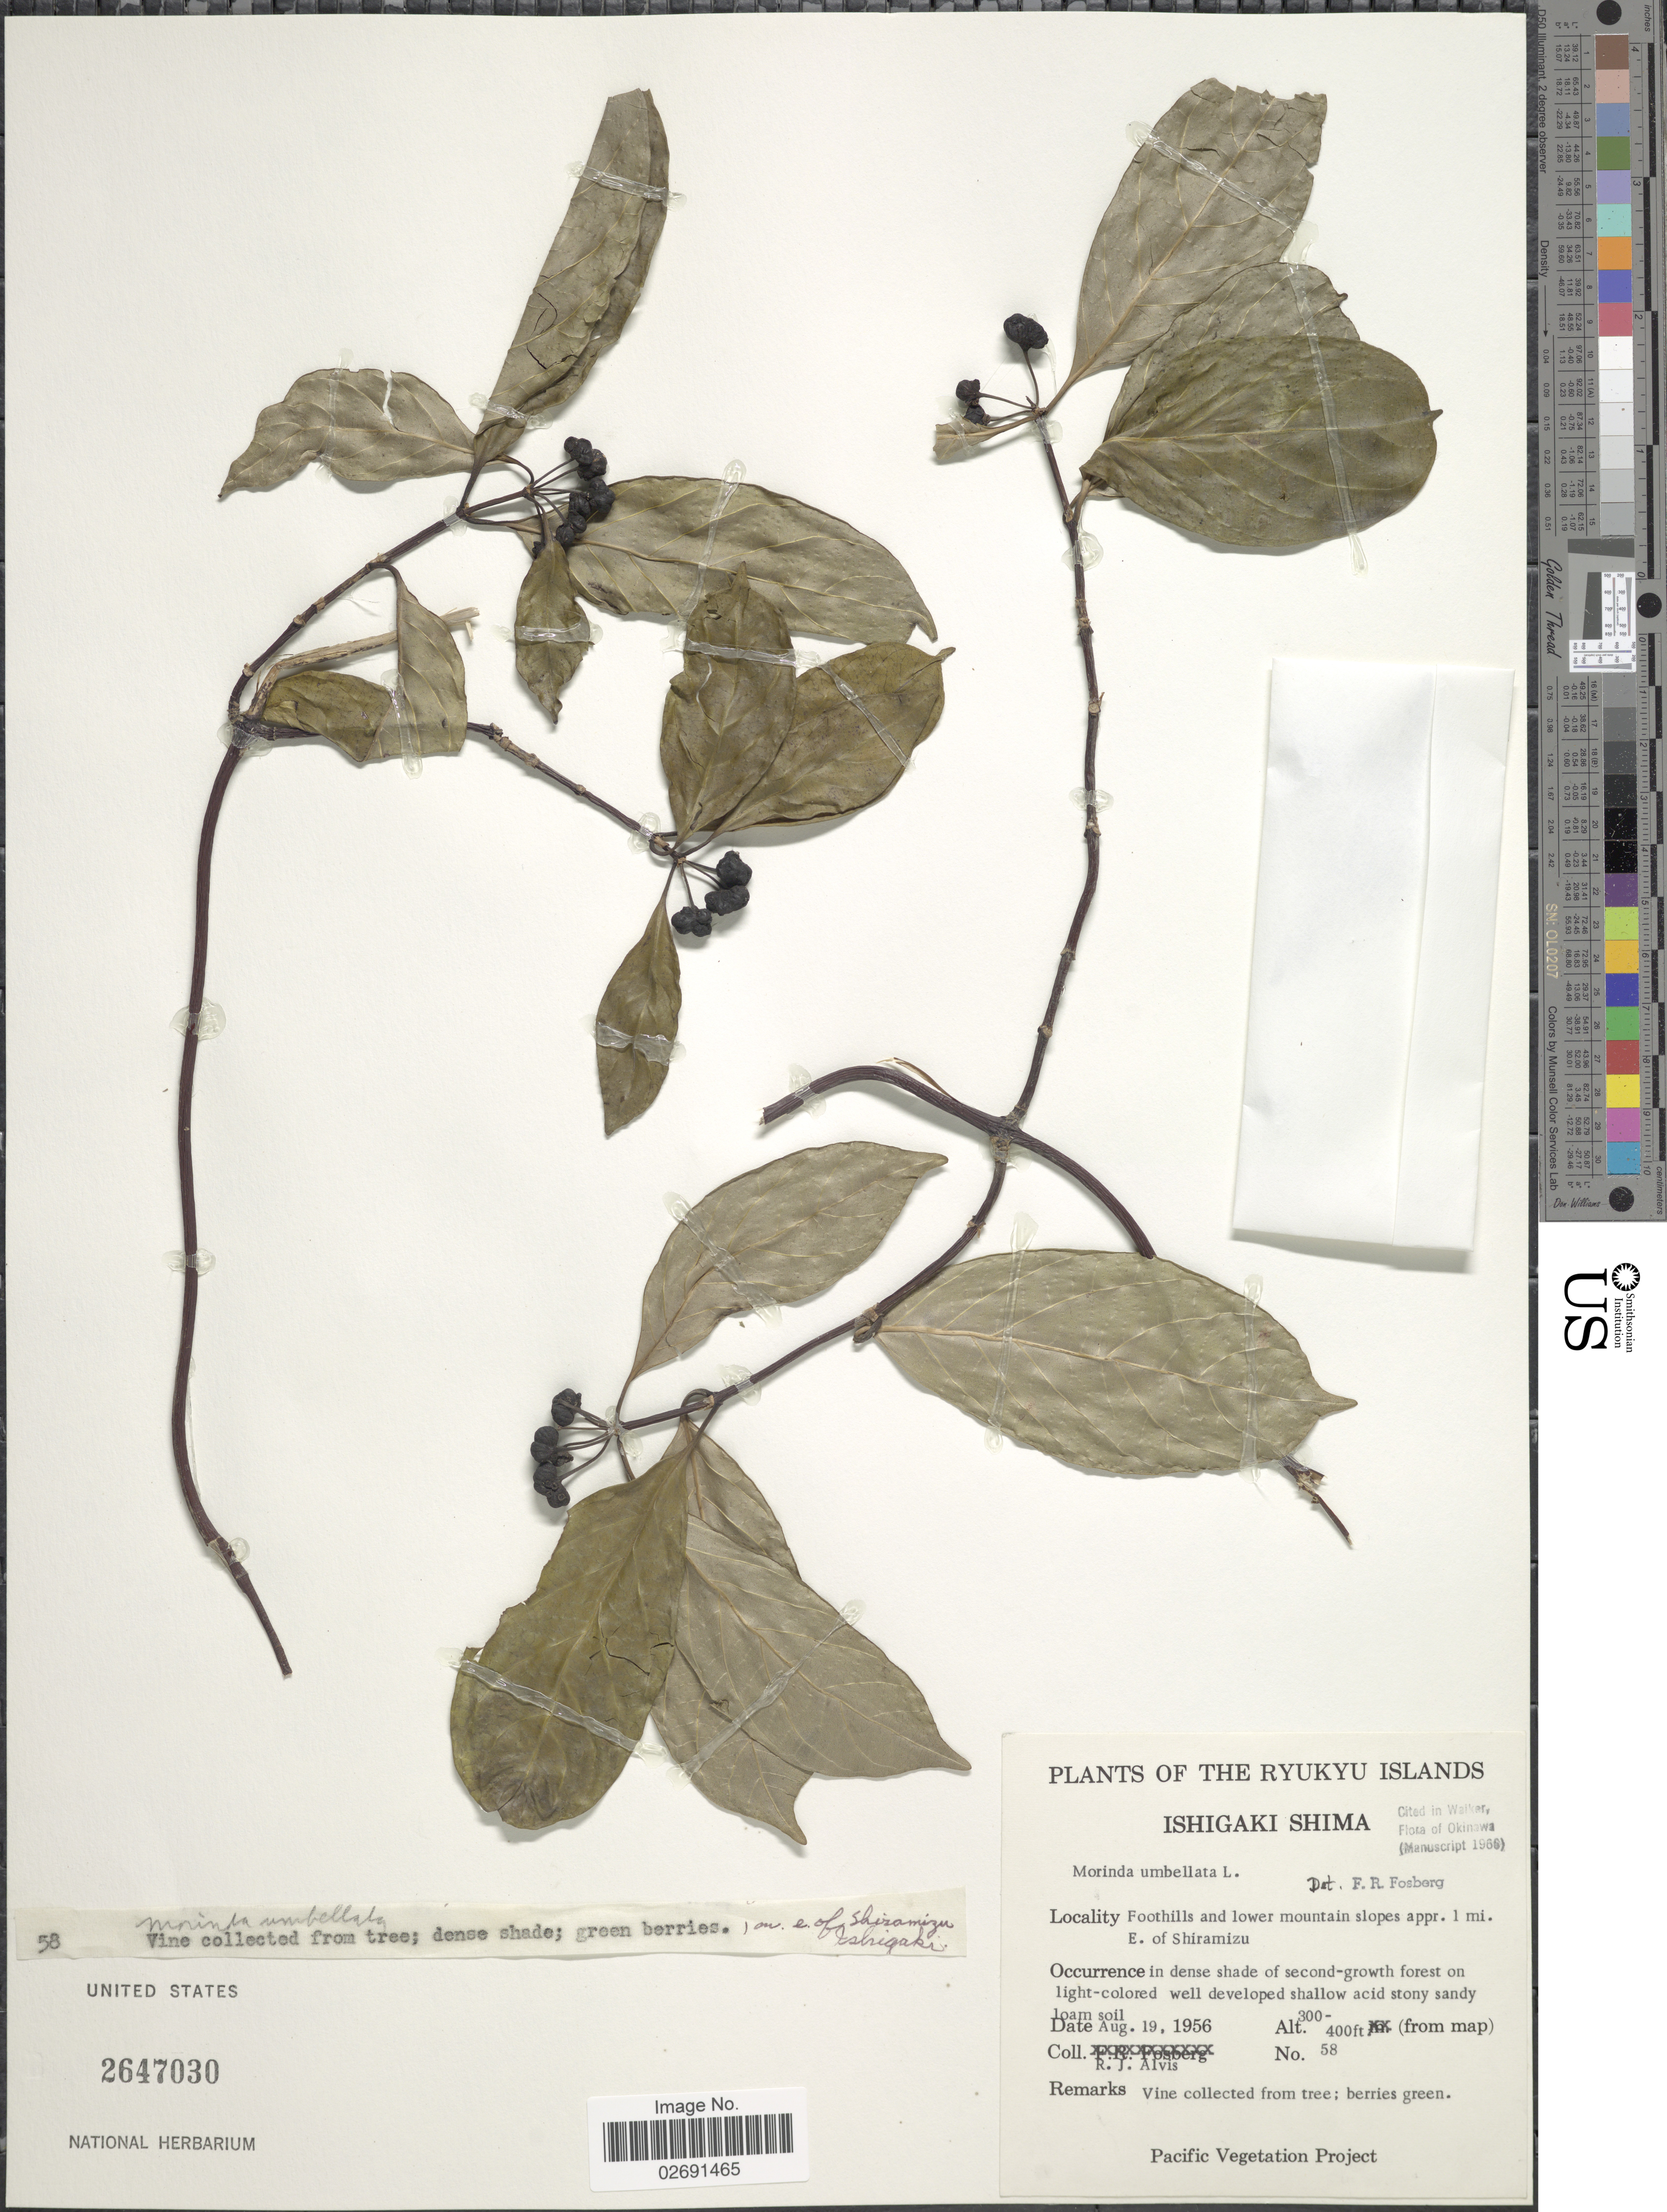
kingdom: Plantae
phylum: Tracheophyta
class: Magnoliopsida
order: Gentianales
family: Rubiaceae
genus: Gynochthodes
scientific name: Gynochthodes umbellata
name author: (L.) Razafim. & B. Bremer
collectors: R. Alvis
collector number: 58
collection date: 1956-08-19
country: Japan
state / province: Okinawa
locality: Ryukyu Islands, Ishigaki Shima, Foothills and lower mountain slopes appr. 1 mi. E. of Shiramizu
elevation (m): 91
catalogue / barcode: US 2647030